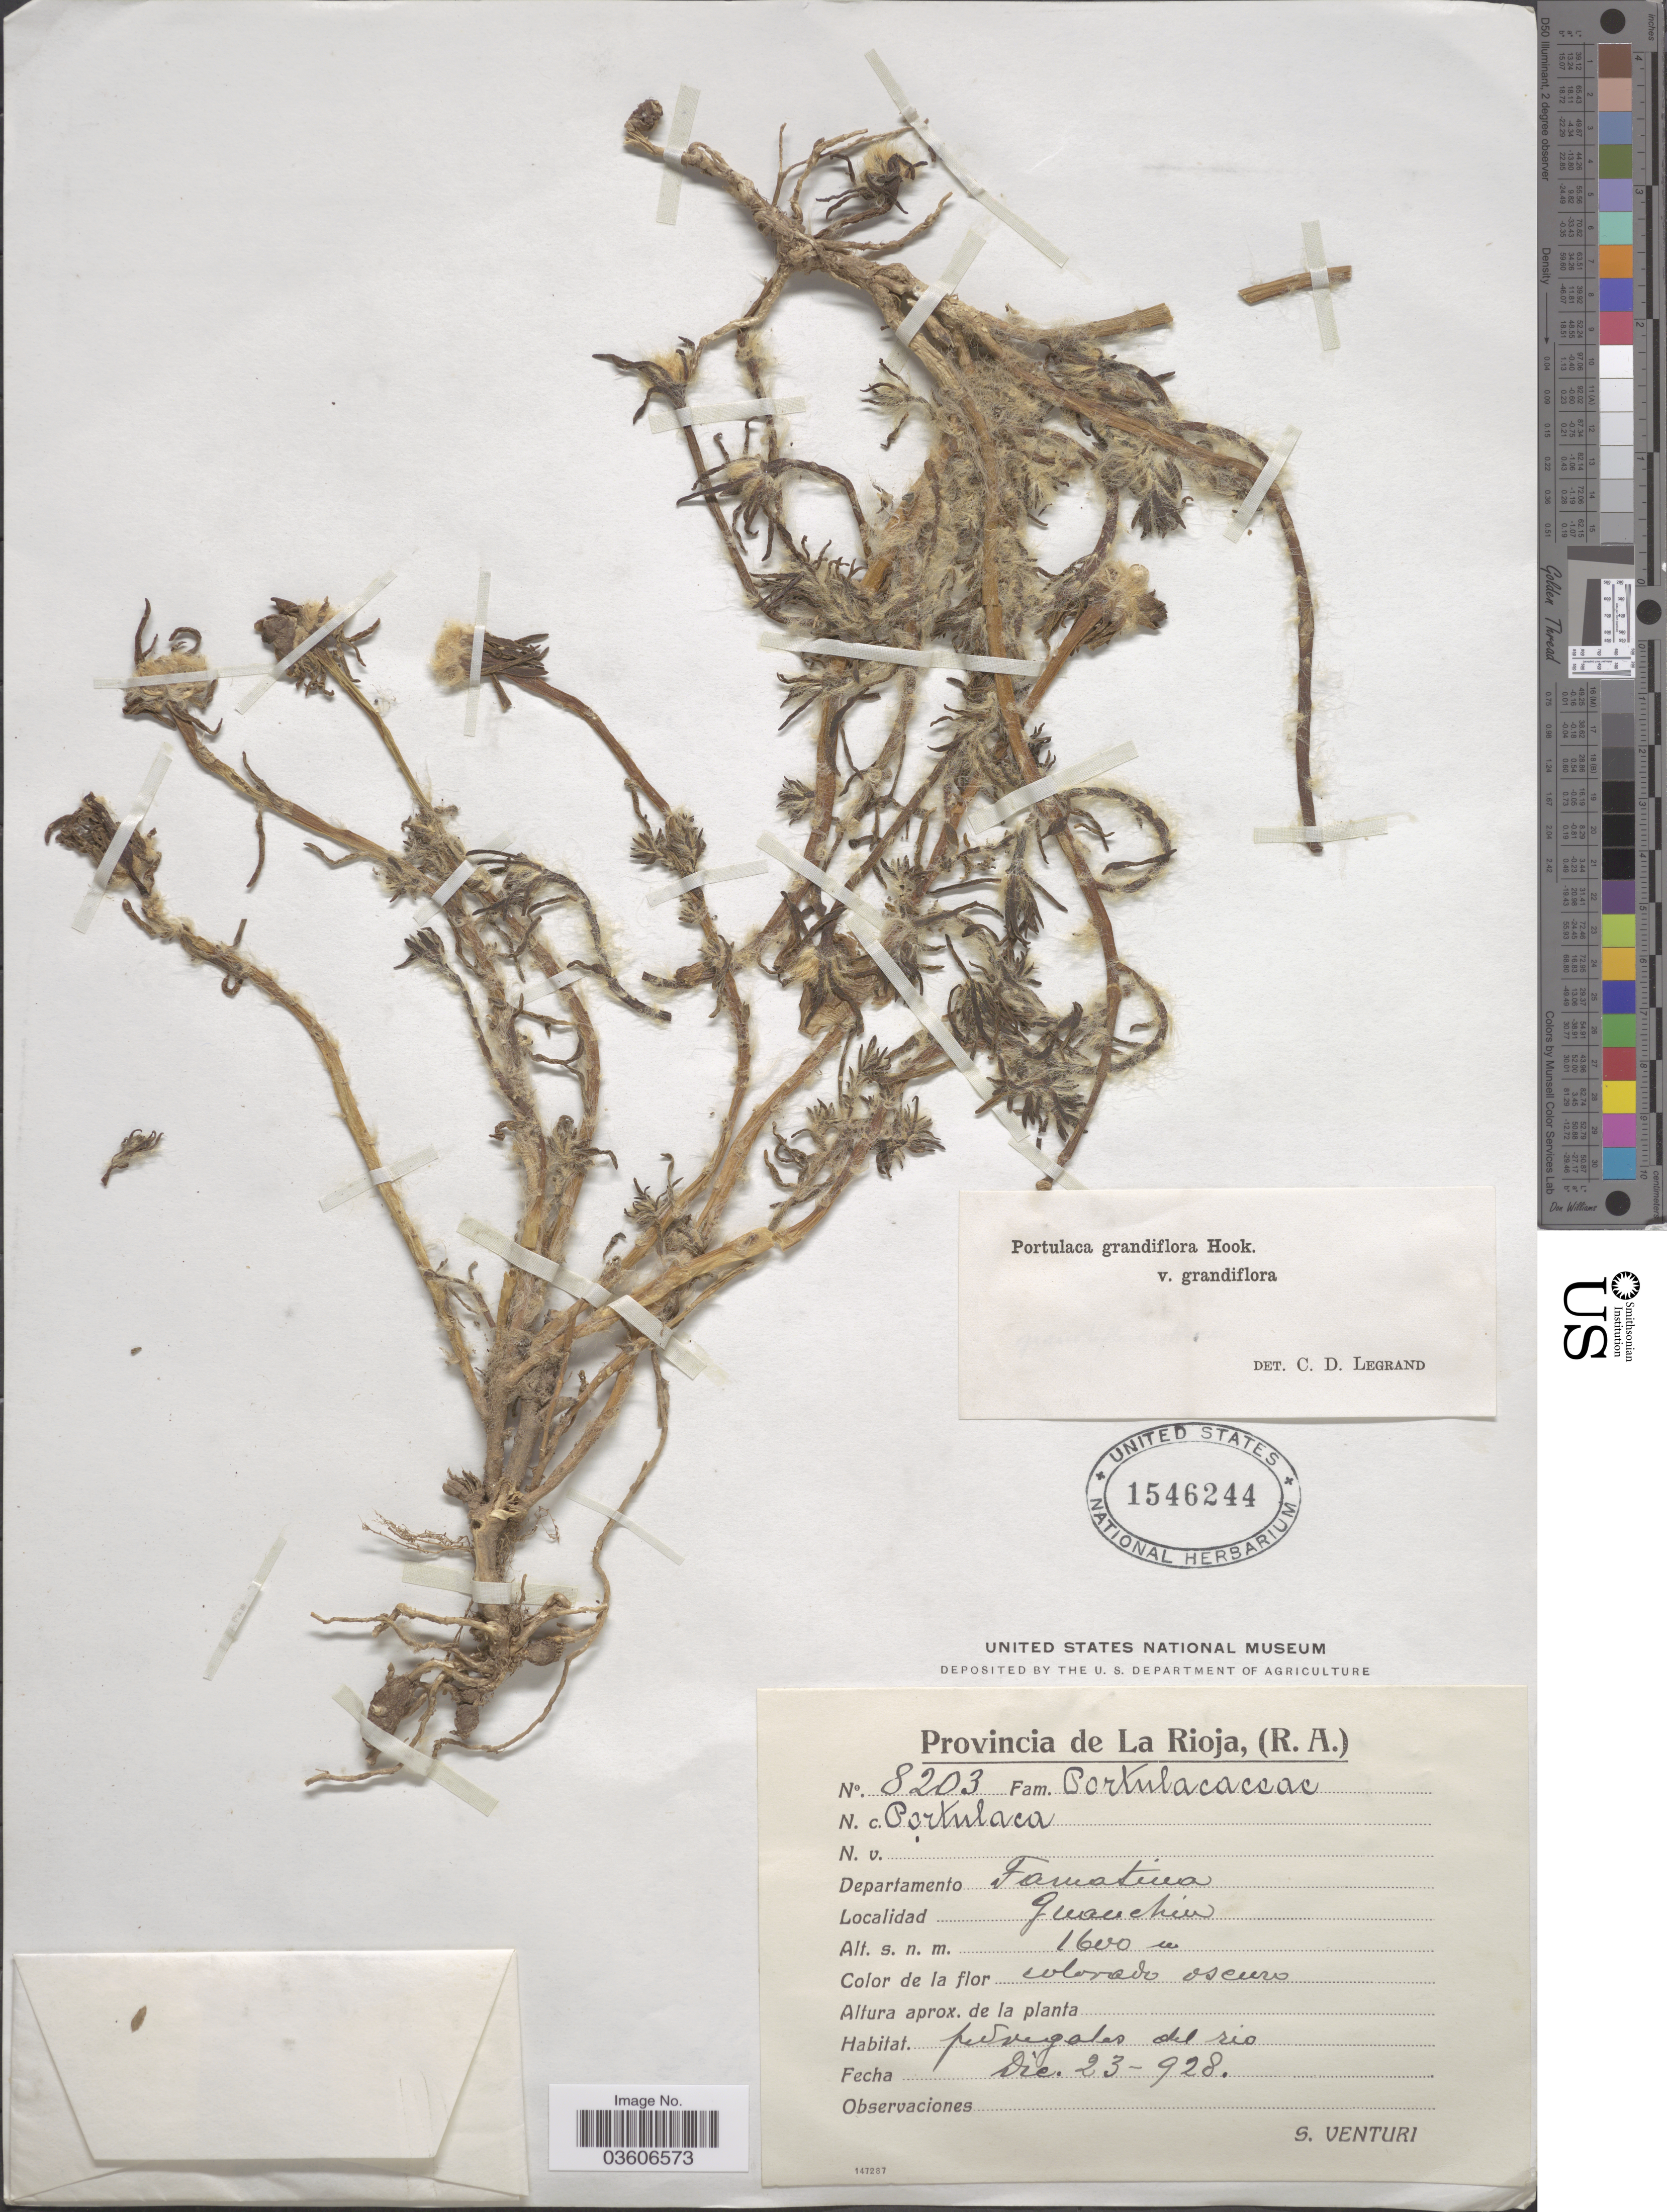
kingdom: Plantae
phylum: Tracheophyta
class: Magnoliopsida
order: Caryophyllales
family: Portulacaceae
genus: Portulaca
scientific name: Portulaca grandiflora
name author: Hook.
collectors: S. Venturi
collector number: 8203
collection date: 1928-12-23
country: Argentina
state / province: La Rioja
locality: Departamento Famatina. Guanchin.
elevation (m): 1600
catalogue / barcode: US 1546244